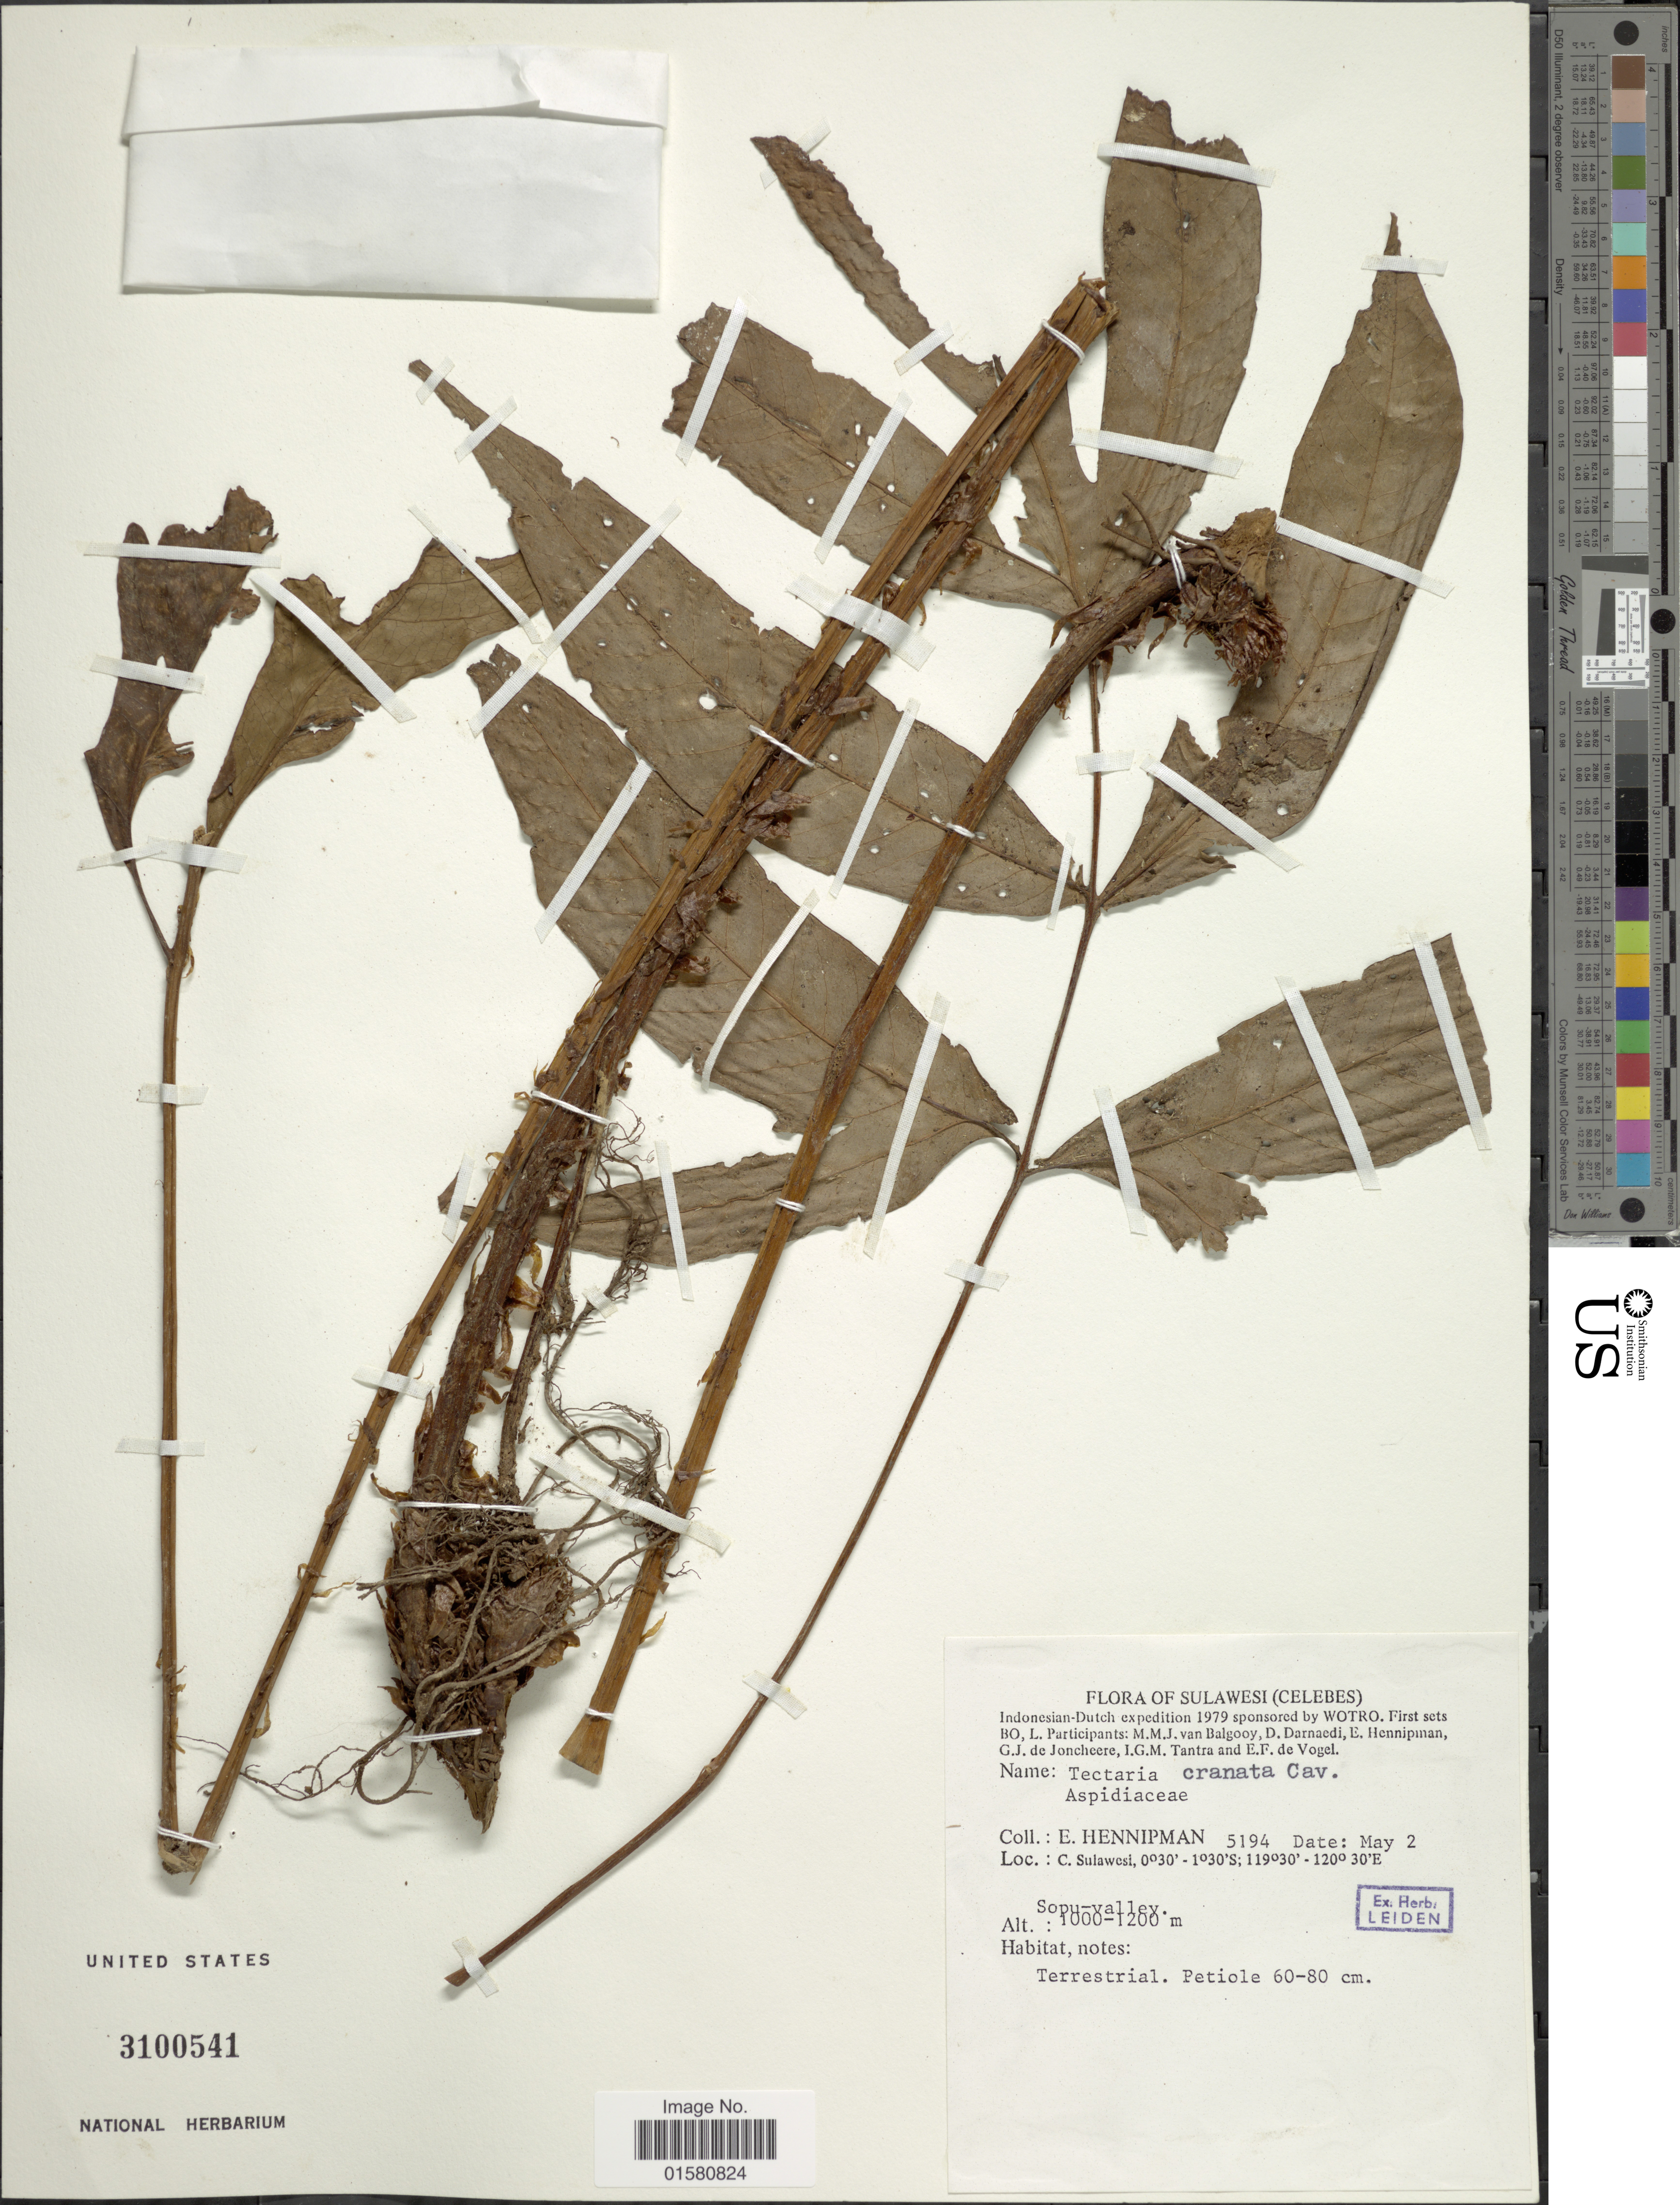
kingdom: Plantae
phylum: Tracheophyta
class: Polypodiopsida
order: Polypodiales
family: Tectariaceae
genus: Tectaria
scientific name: Tectaria crenata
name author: Cav.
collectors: E. Hennipman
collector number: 5194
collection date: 1979-05-02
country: Indonesia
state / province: Sulawesi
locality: Celebes. C. Sulawesie. Sopu-Valley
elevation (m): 1000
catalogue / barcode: US 3100541